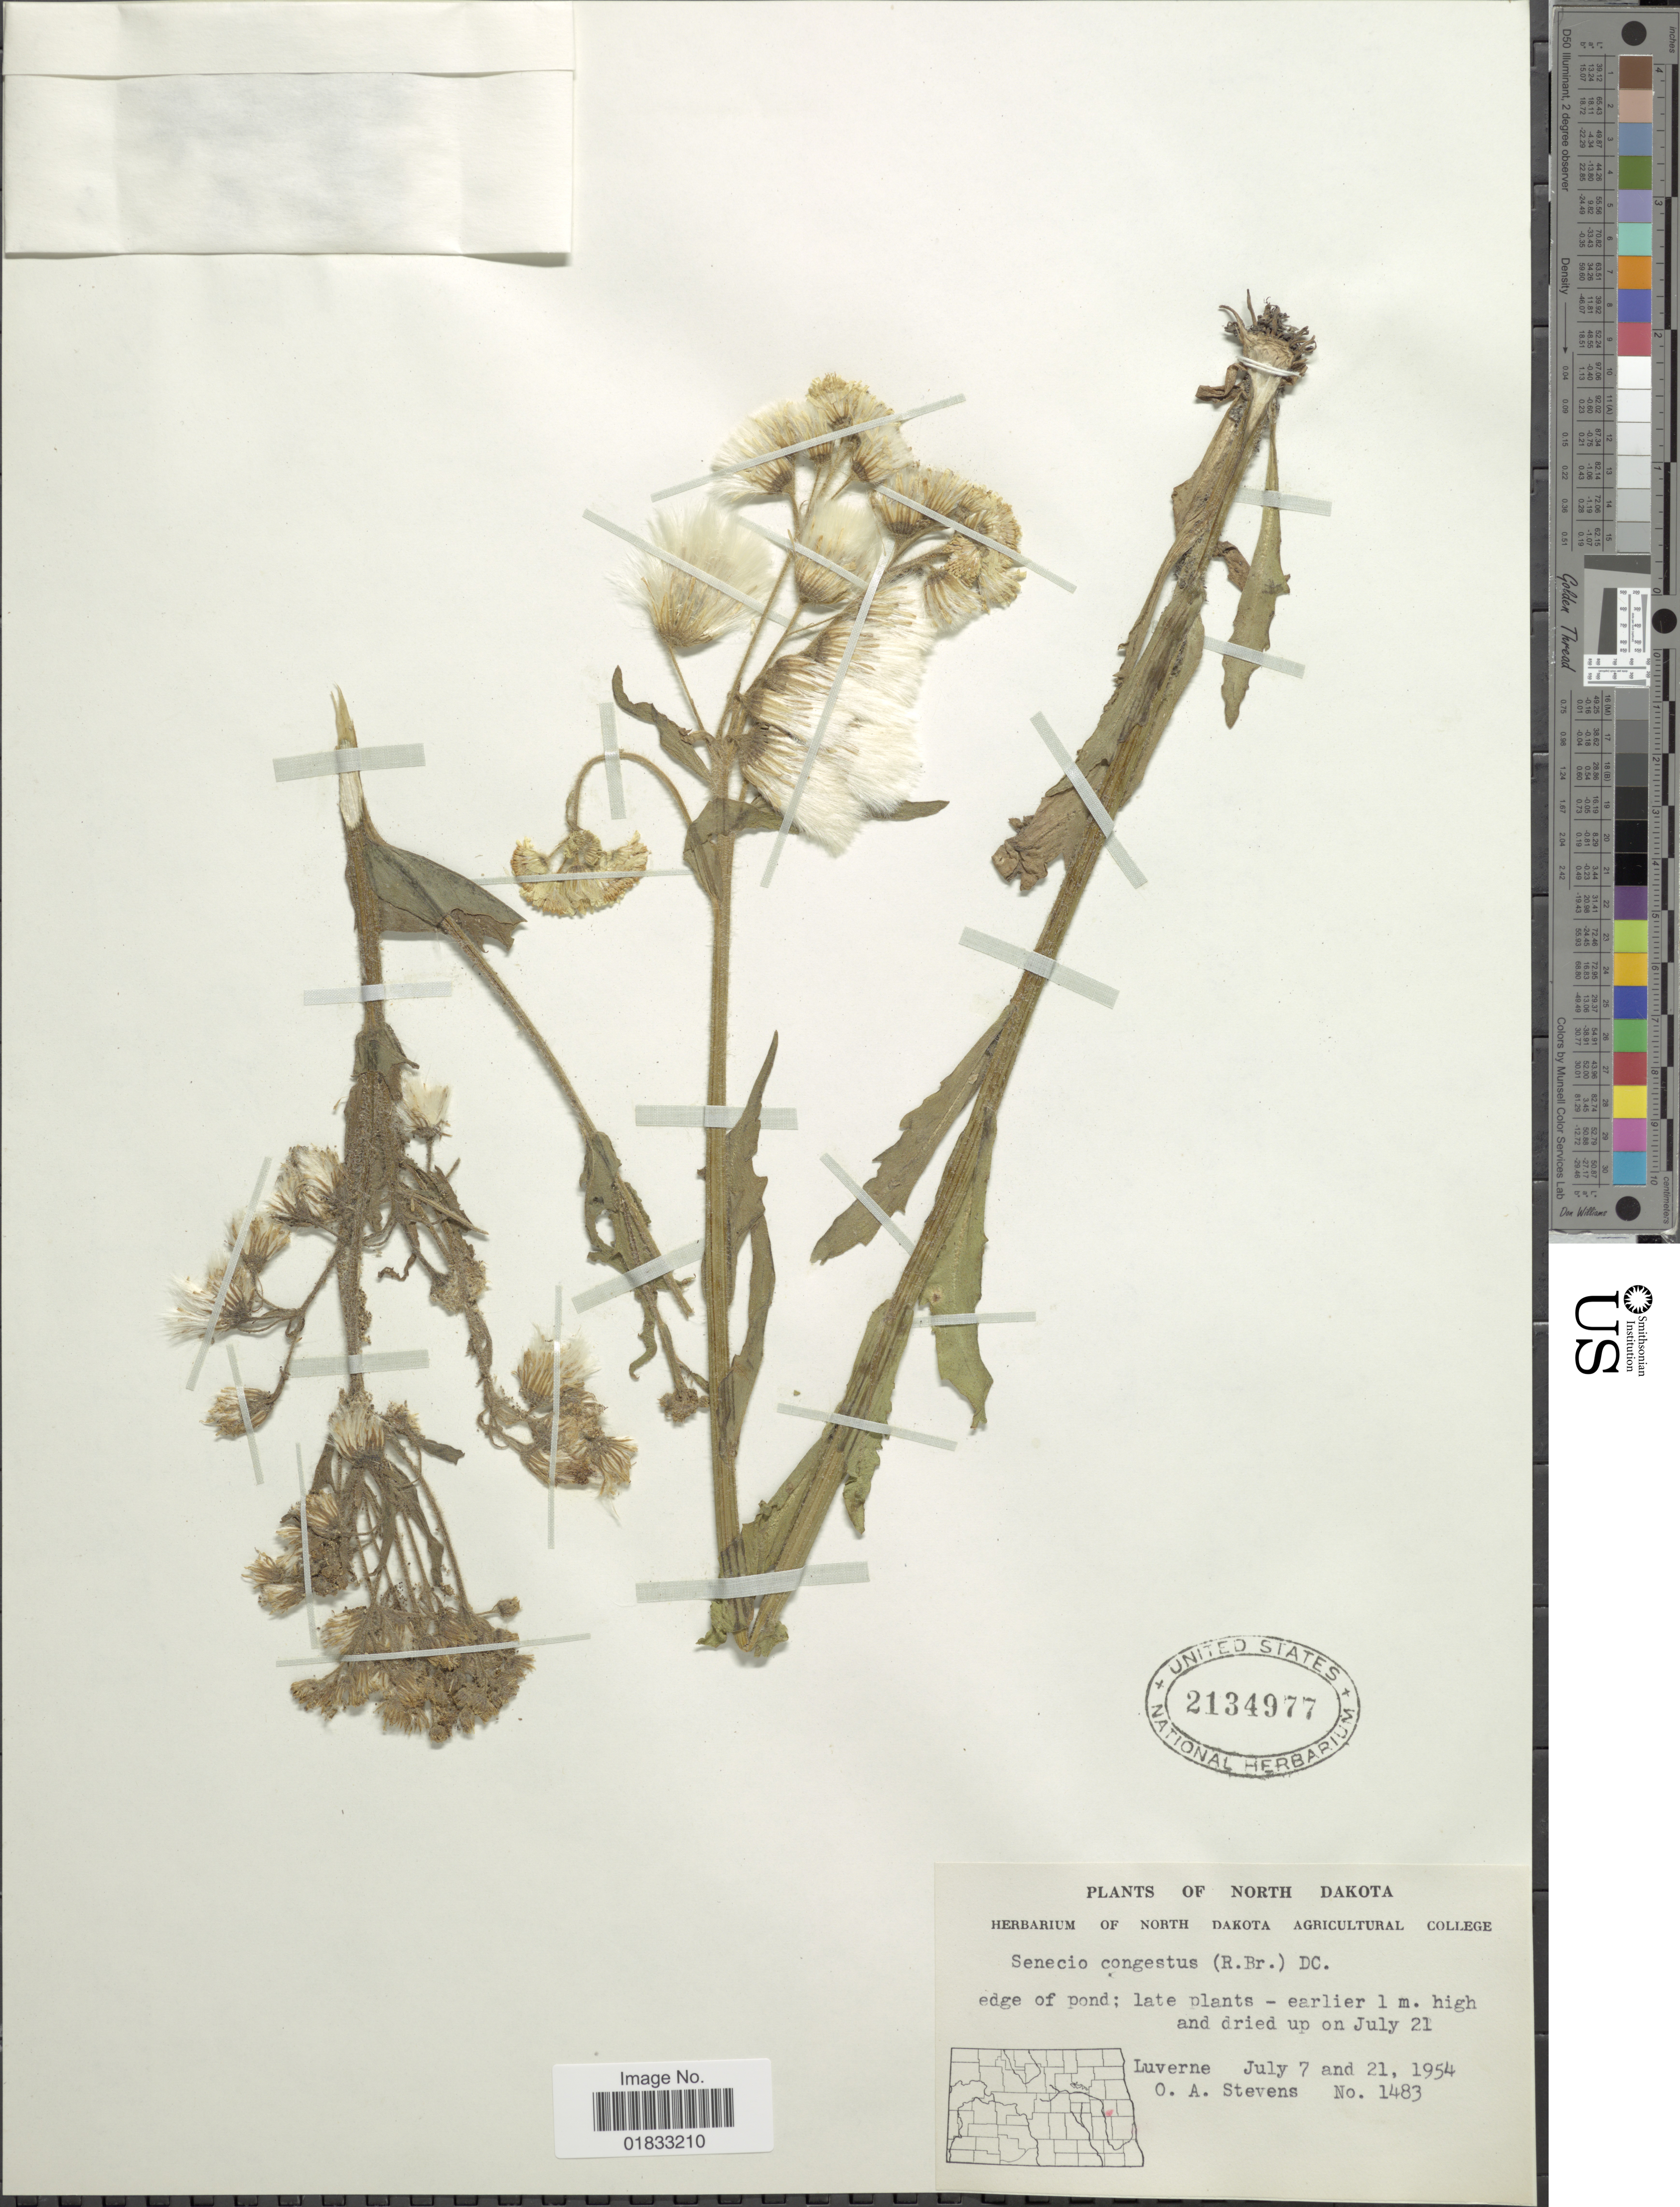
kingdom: Plantae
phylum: Tracheophyta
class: Magnoliopsida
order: Asterales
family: Asteraceae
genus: Tephroseris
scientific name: Tephroseris palustris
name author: (L.) Rchb.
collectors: O. A. Stevens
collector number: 1483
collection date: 1954-07-07/1954-07-21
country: United States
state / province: North Dakota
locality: Luverne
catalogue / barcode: US 2134977